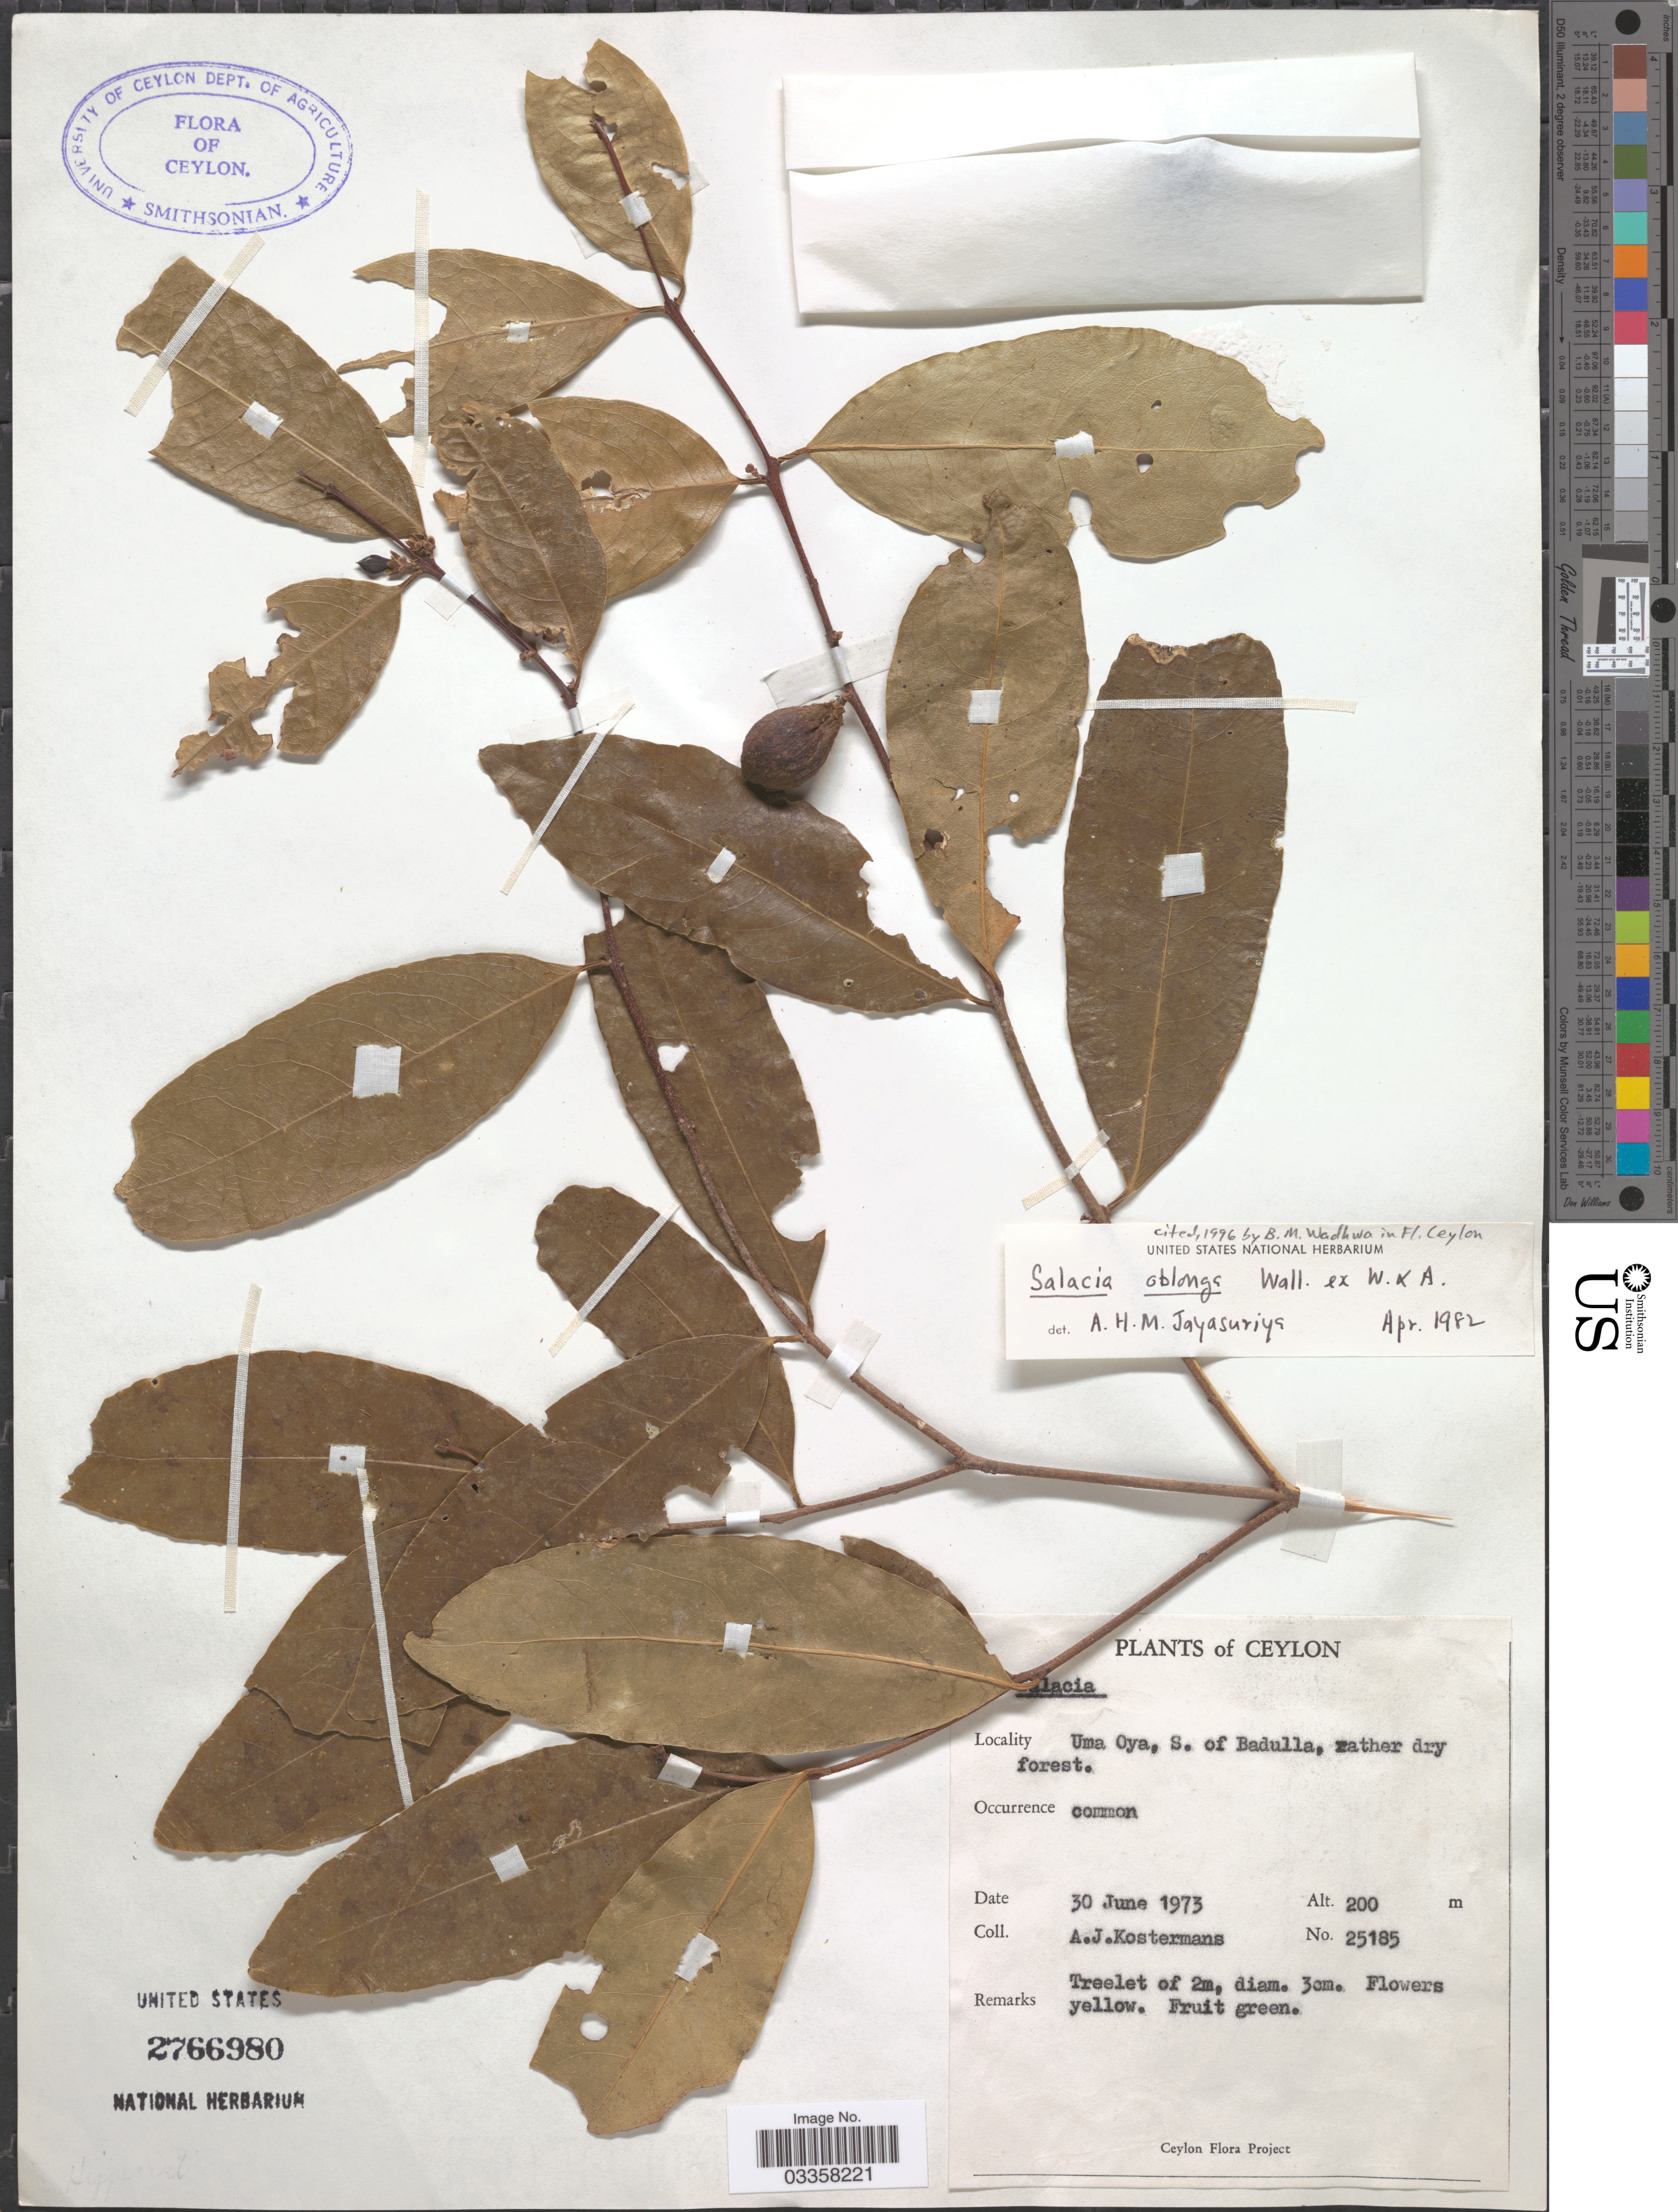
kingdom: Plantae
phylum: Tracheophyta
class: Magnoliopsida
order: Celastrales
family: Celastraceae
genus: Salacia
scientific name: Salacia oblonga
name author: Wall.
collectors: A. J. G. Kostermans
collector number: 25185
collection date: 1973-06-30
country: Sri Lanka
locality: Ceylon. Uma Oya, S. of Badulla.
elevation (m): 200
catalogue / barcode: US 2766980